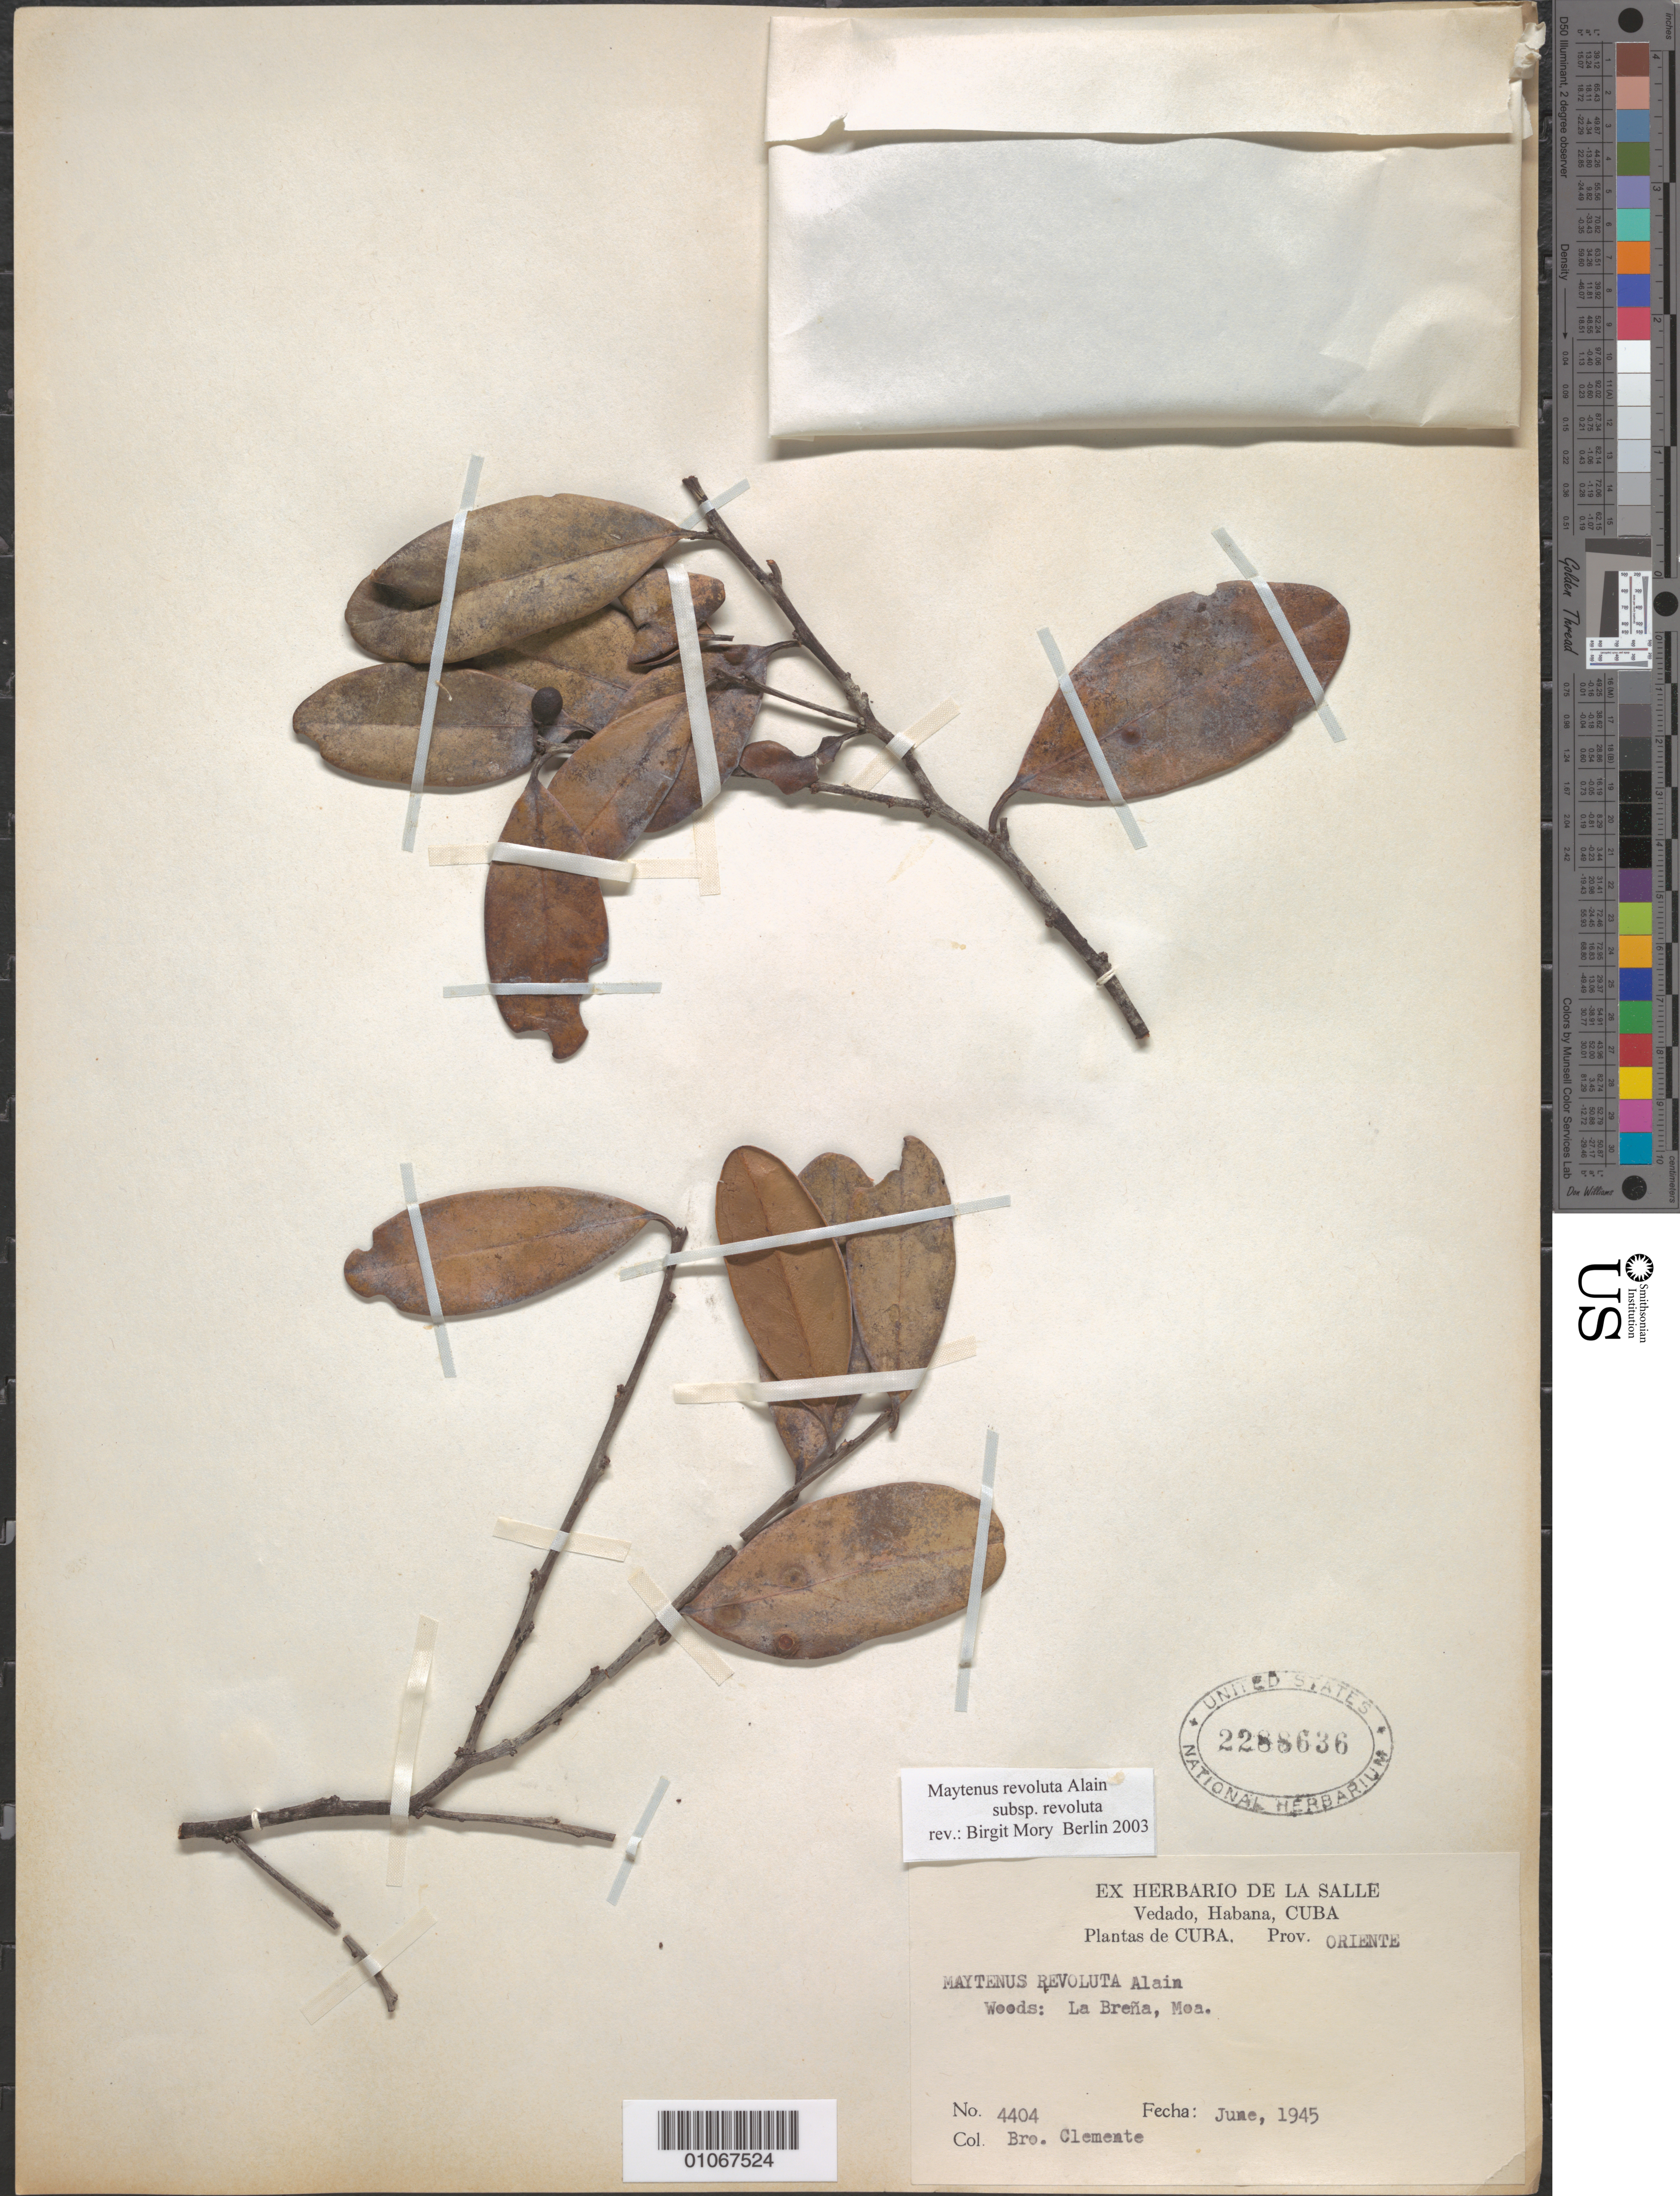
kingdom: Plantae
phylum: Tracheophyta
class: Magnoliopsida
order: Celastrales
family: Celastraceae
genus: Maytenus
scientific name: Maytenus revoluta subsp. revoluta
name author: Alain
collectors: Bro. Clemente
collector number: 4404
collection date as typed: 01 Jul 1945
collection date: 1945-07-01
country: Cuba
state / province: Holguín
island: Cuba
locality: Woods, La Brena, Moa Oriente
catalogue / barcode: US 2288636